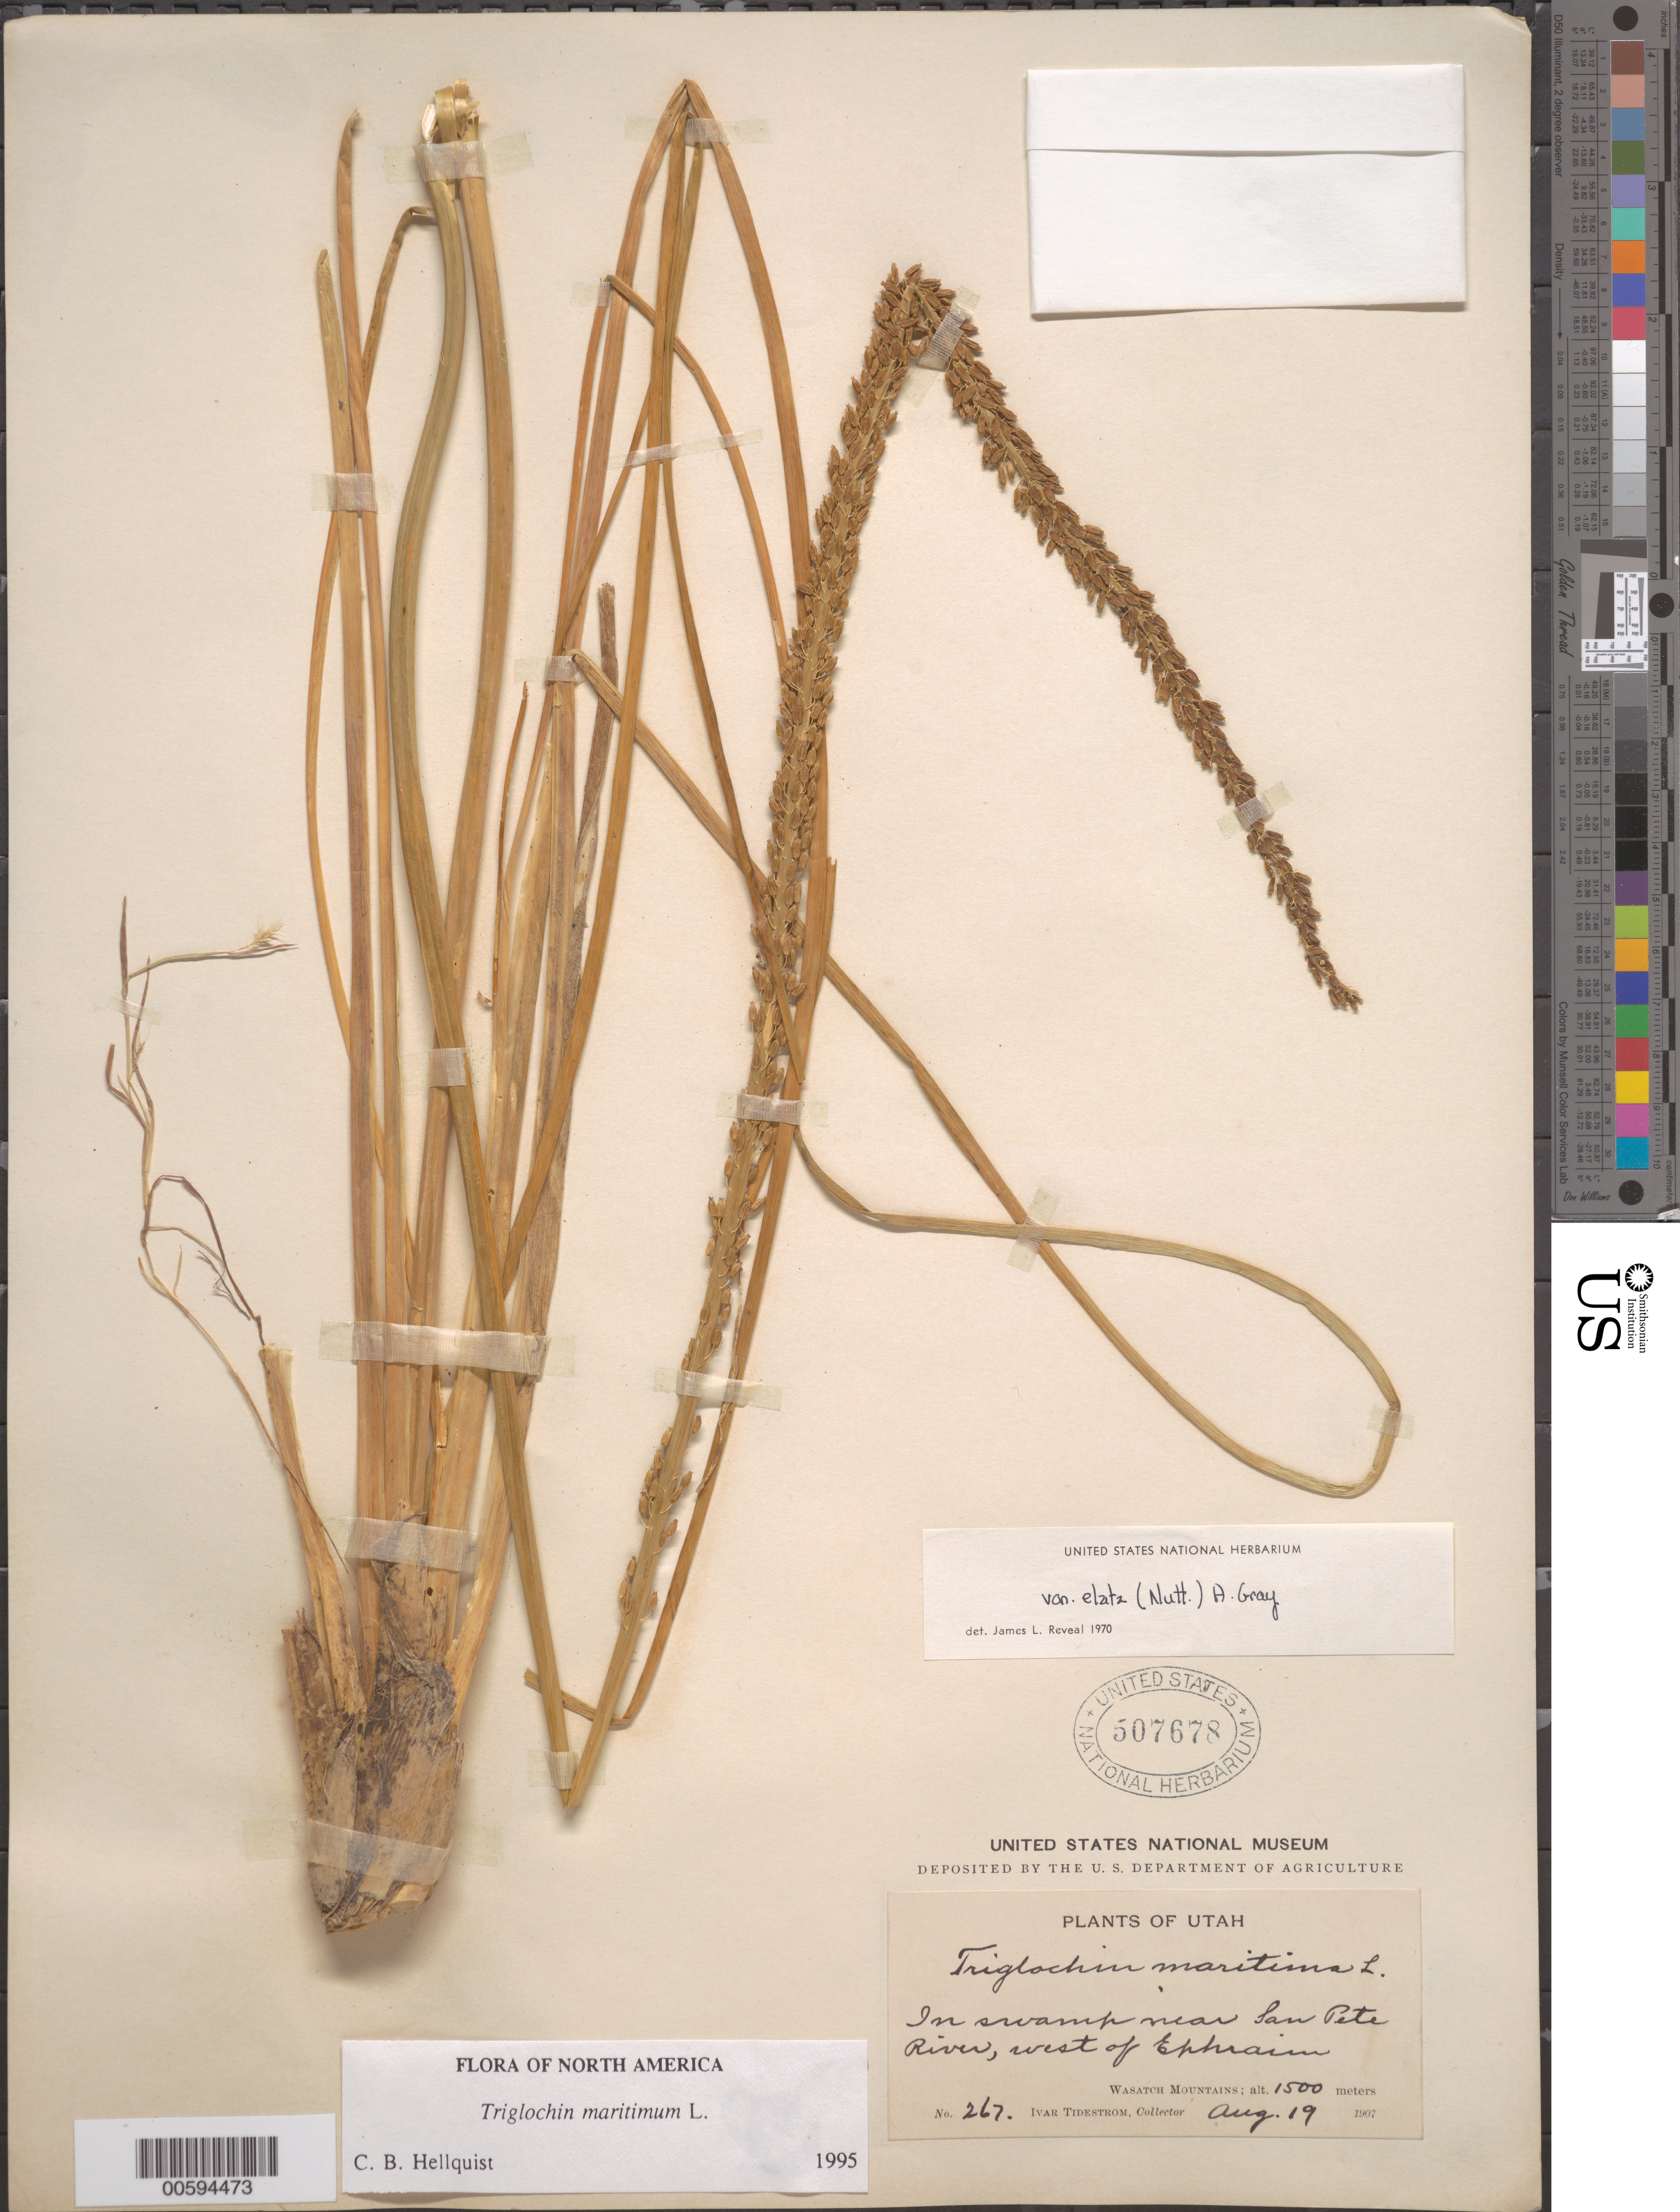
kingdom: Plantae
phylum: Tracheophyta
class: Liliopsida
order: Alismatales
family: Juncaginaceae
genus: Triglochin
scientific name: Triglochin maritima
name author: L.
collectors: I. F. Tidestrom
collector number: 267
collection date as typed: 19 Aug 1907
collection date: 1907-08-19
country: United States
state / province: Utah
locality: Near San Pete River, W of Ephraim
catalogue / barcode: US 507678